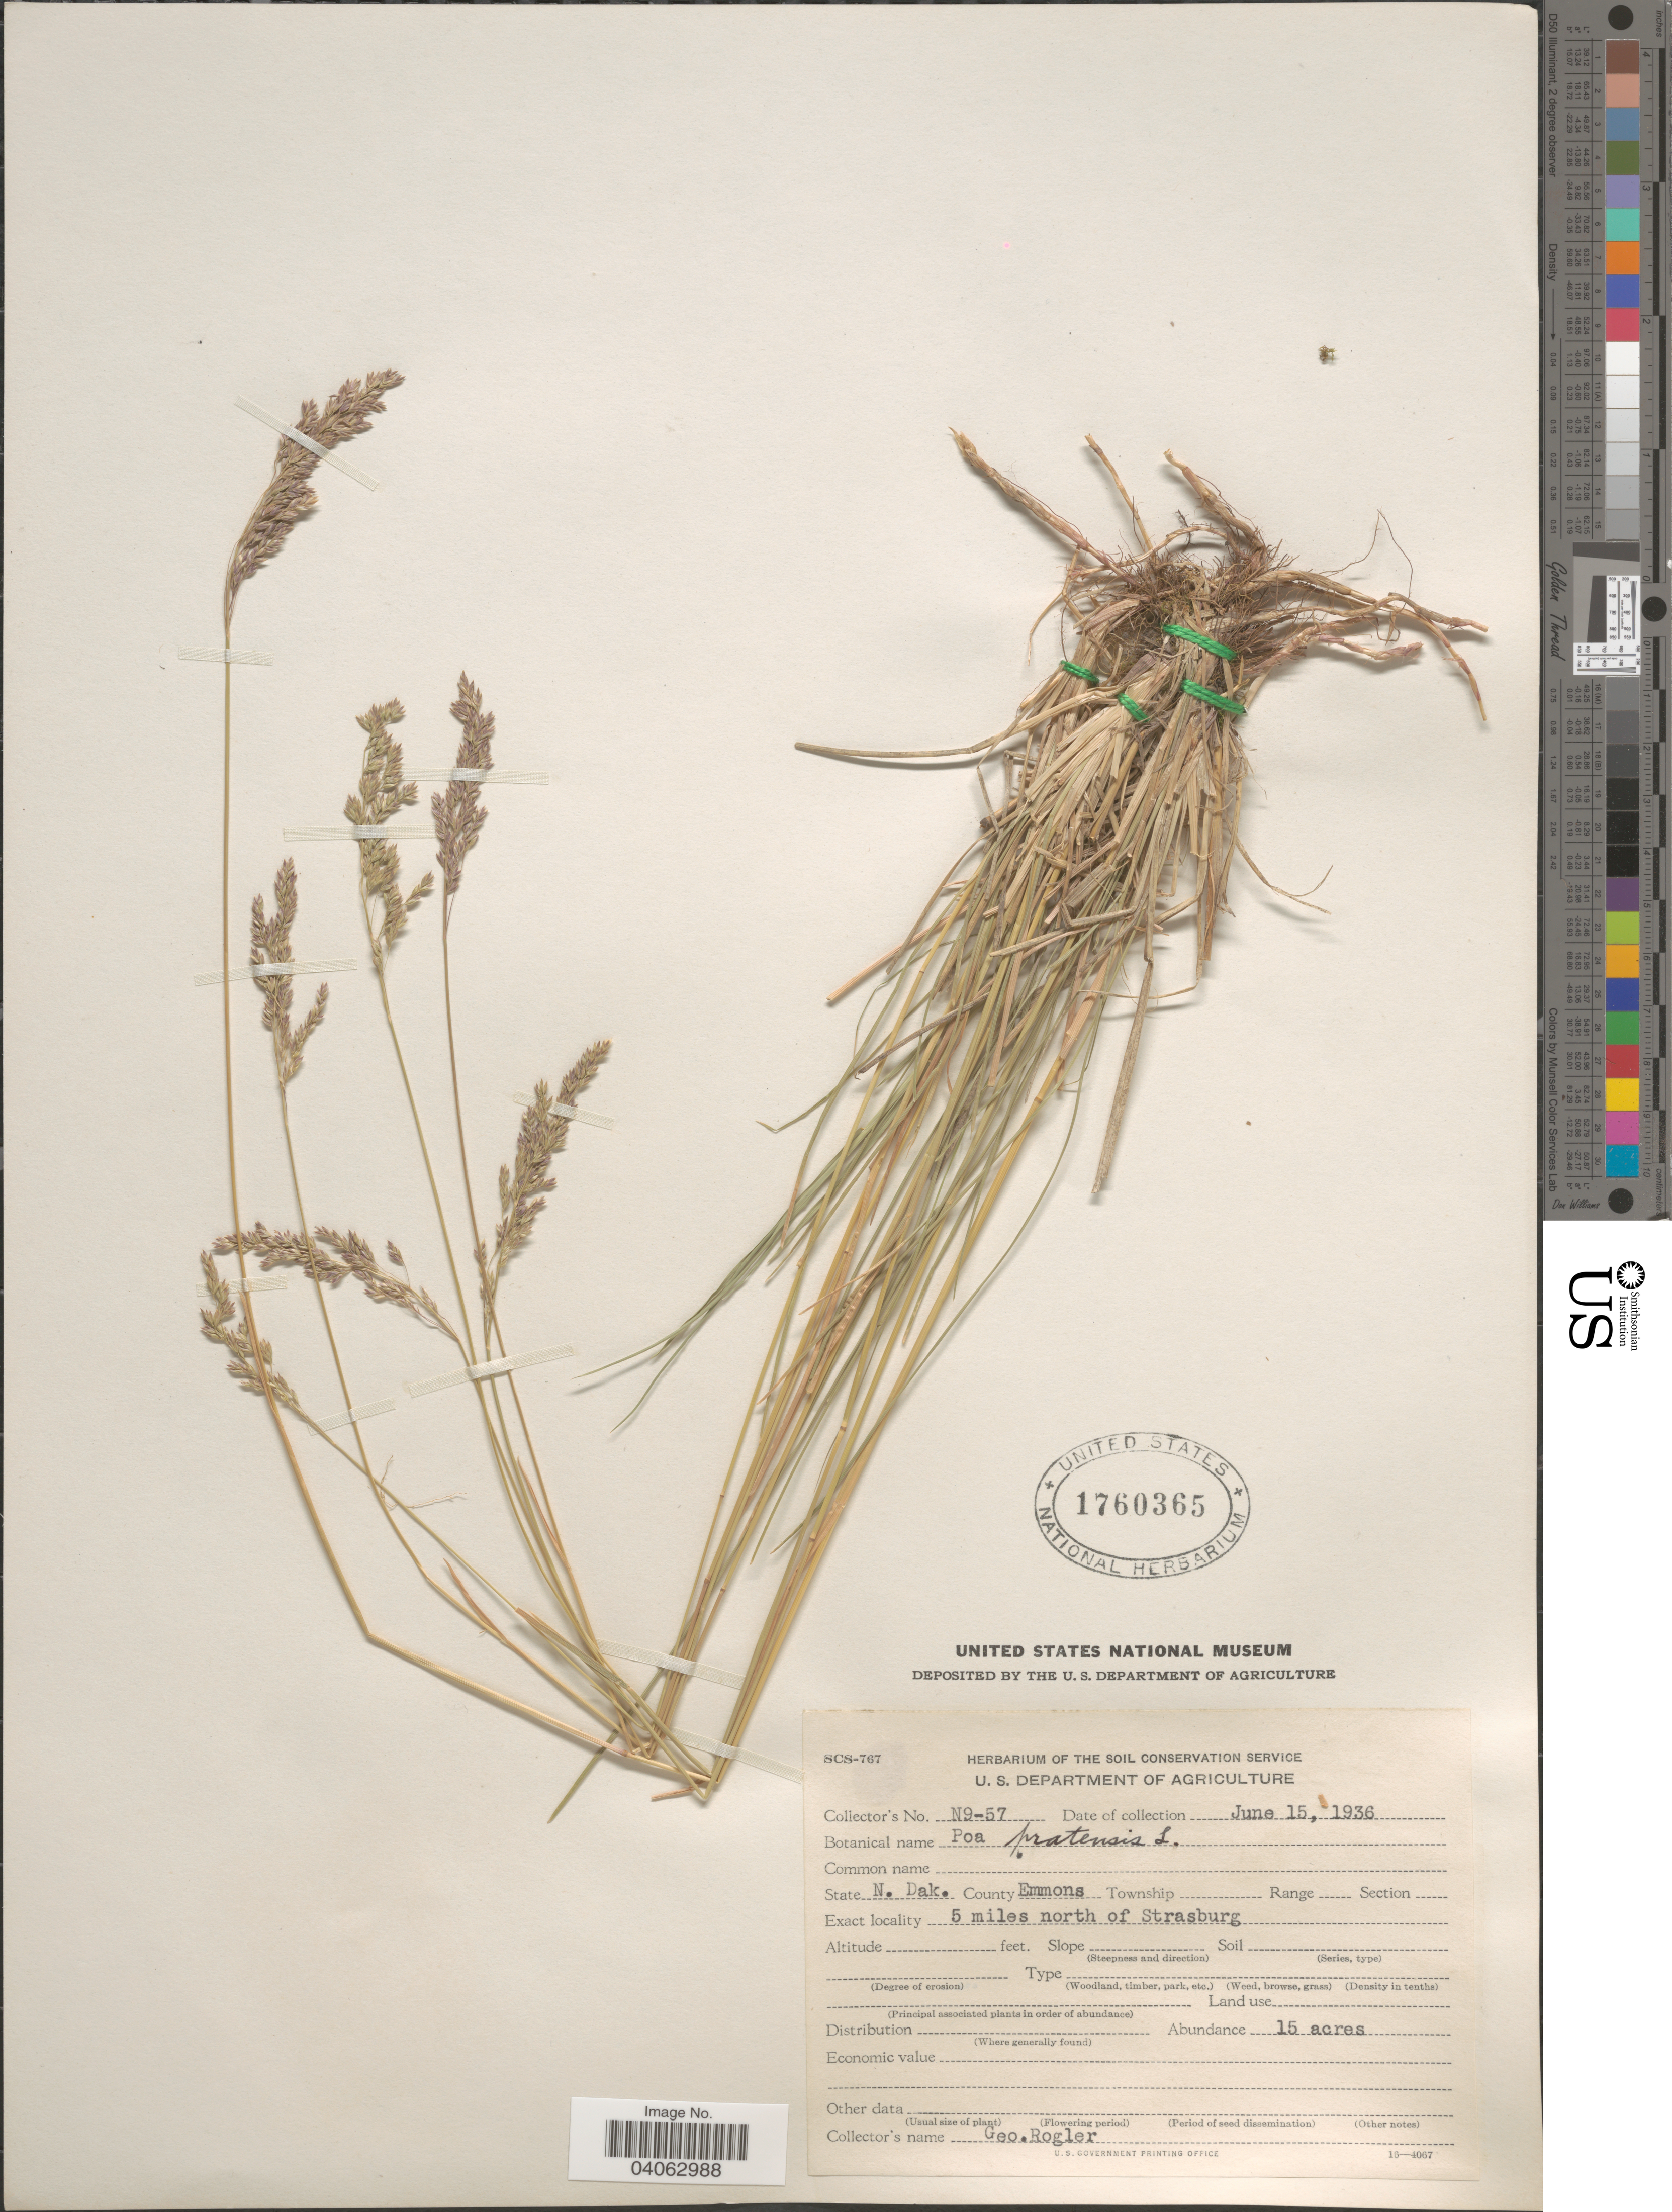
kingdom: Plantae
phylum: Tracheophyta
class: Liliopsida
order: Poales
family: Poaceae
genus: Poa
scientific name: Poa pratensis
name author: L.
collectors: G. Rogler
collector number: N9-57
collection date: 1936-06-15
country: United States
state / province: North Dakota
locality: County Emmons. 5 miles north of Strasburg.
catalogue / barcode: US 1760365